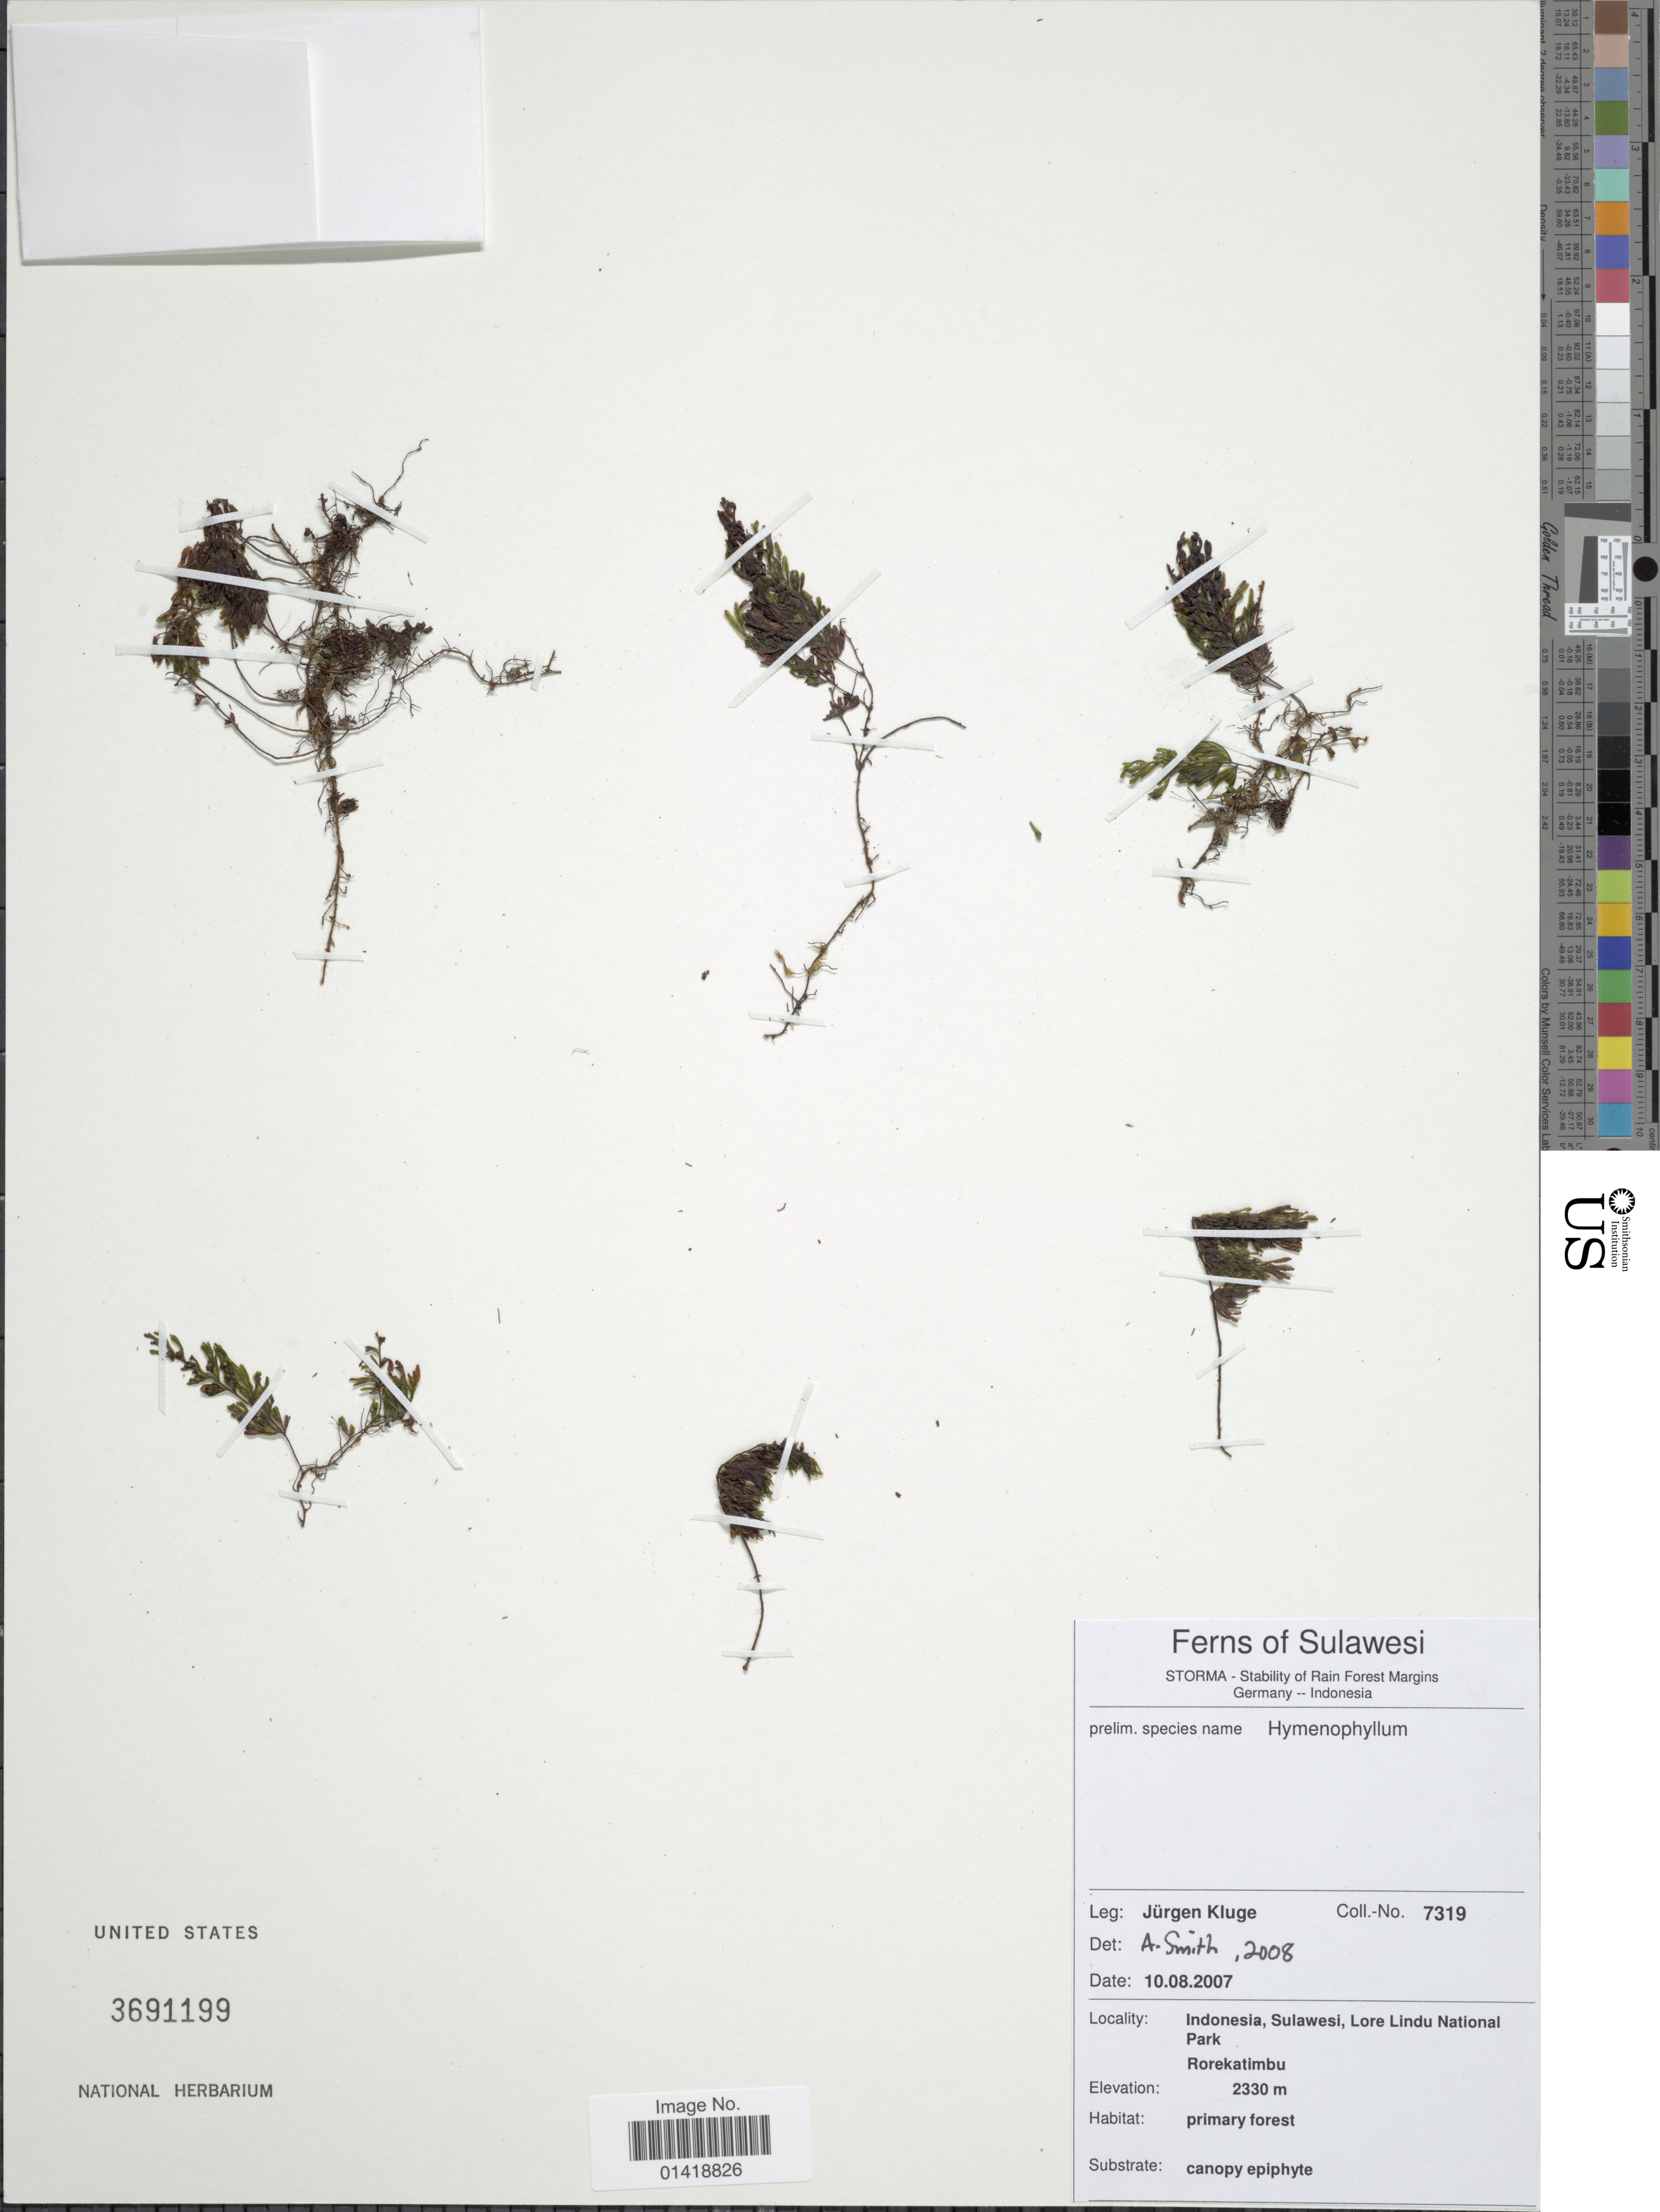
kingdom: Plantae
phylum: Tracheophyta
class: Polypodiopsida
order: Hymenophyllales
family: Hymenophyllaceae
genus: Hymenophyllum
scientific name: Hymenophyllum sp.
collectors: J. Kluge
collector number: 7319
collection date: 2008-08-10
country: Indonesia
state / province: Sulawesi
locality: Indonesia, Sulawesi, Lore Lindu National Park. Rorekatimbu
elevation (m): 2330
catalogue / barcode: US 3691199